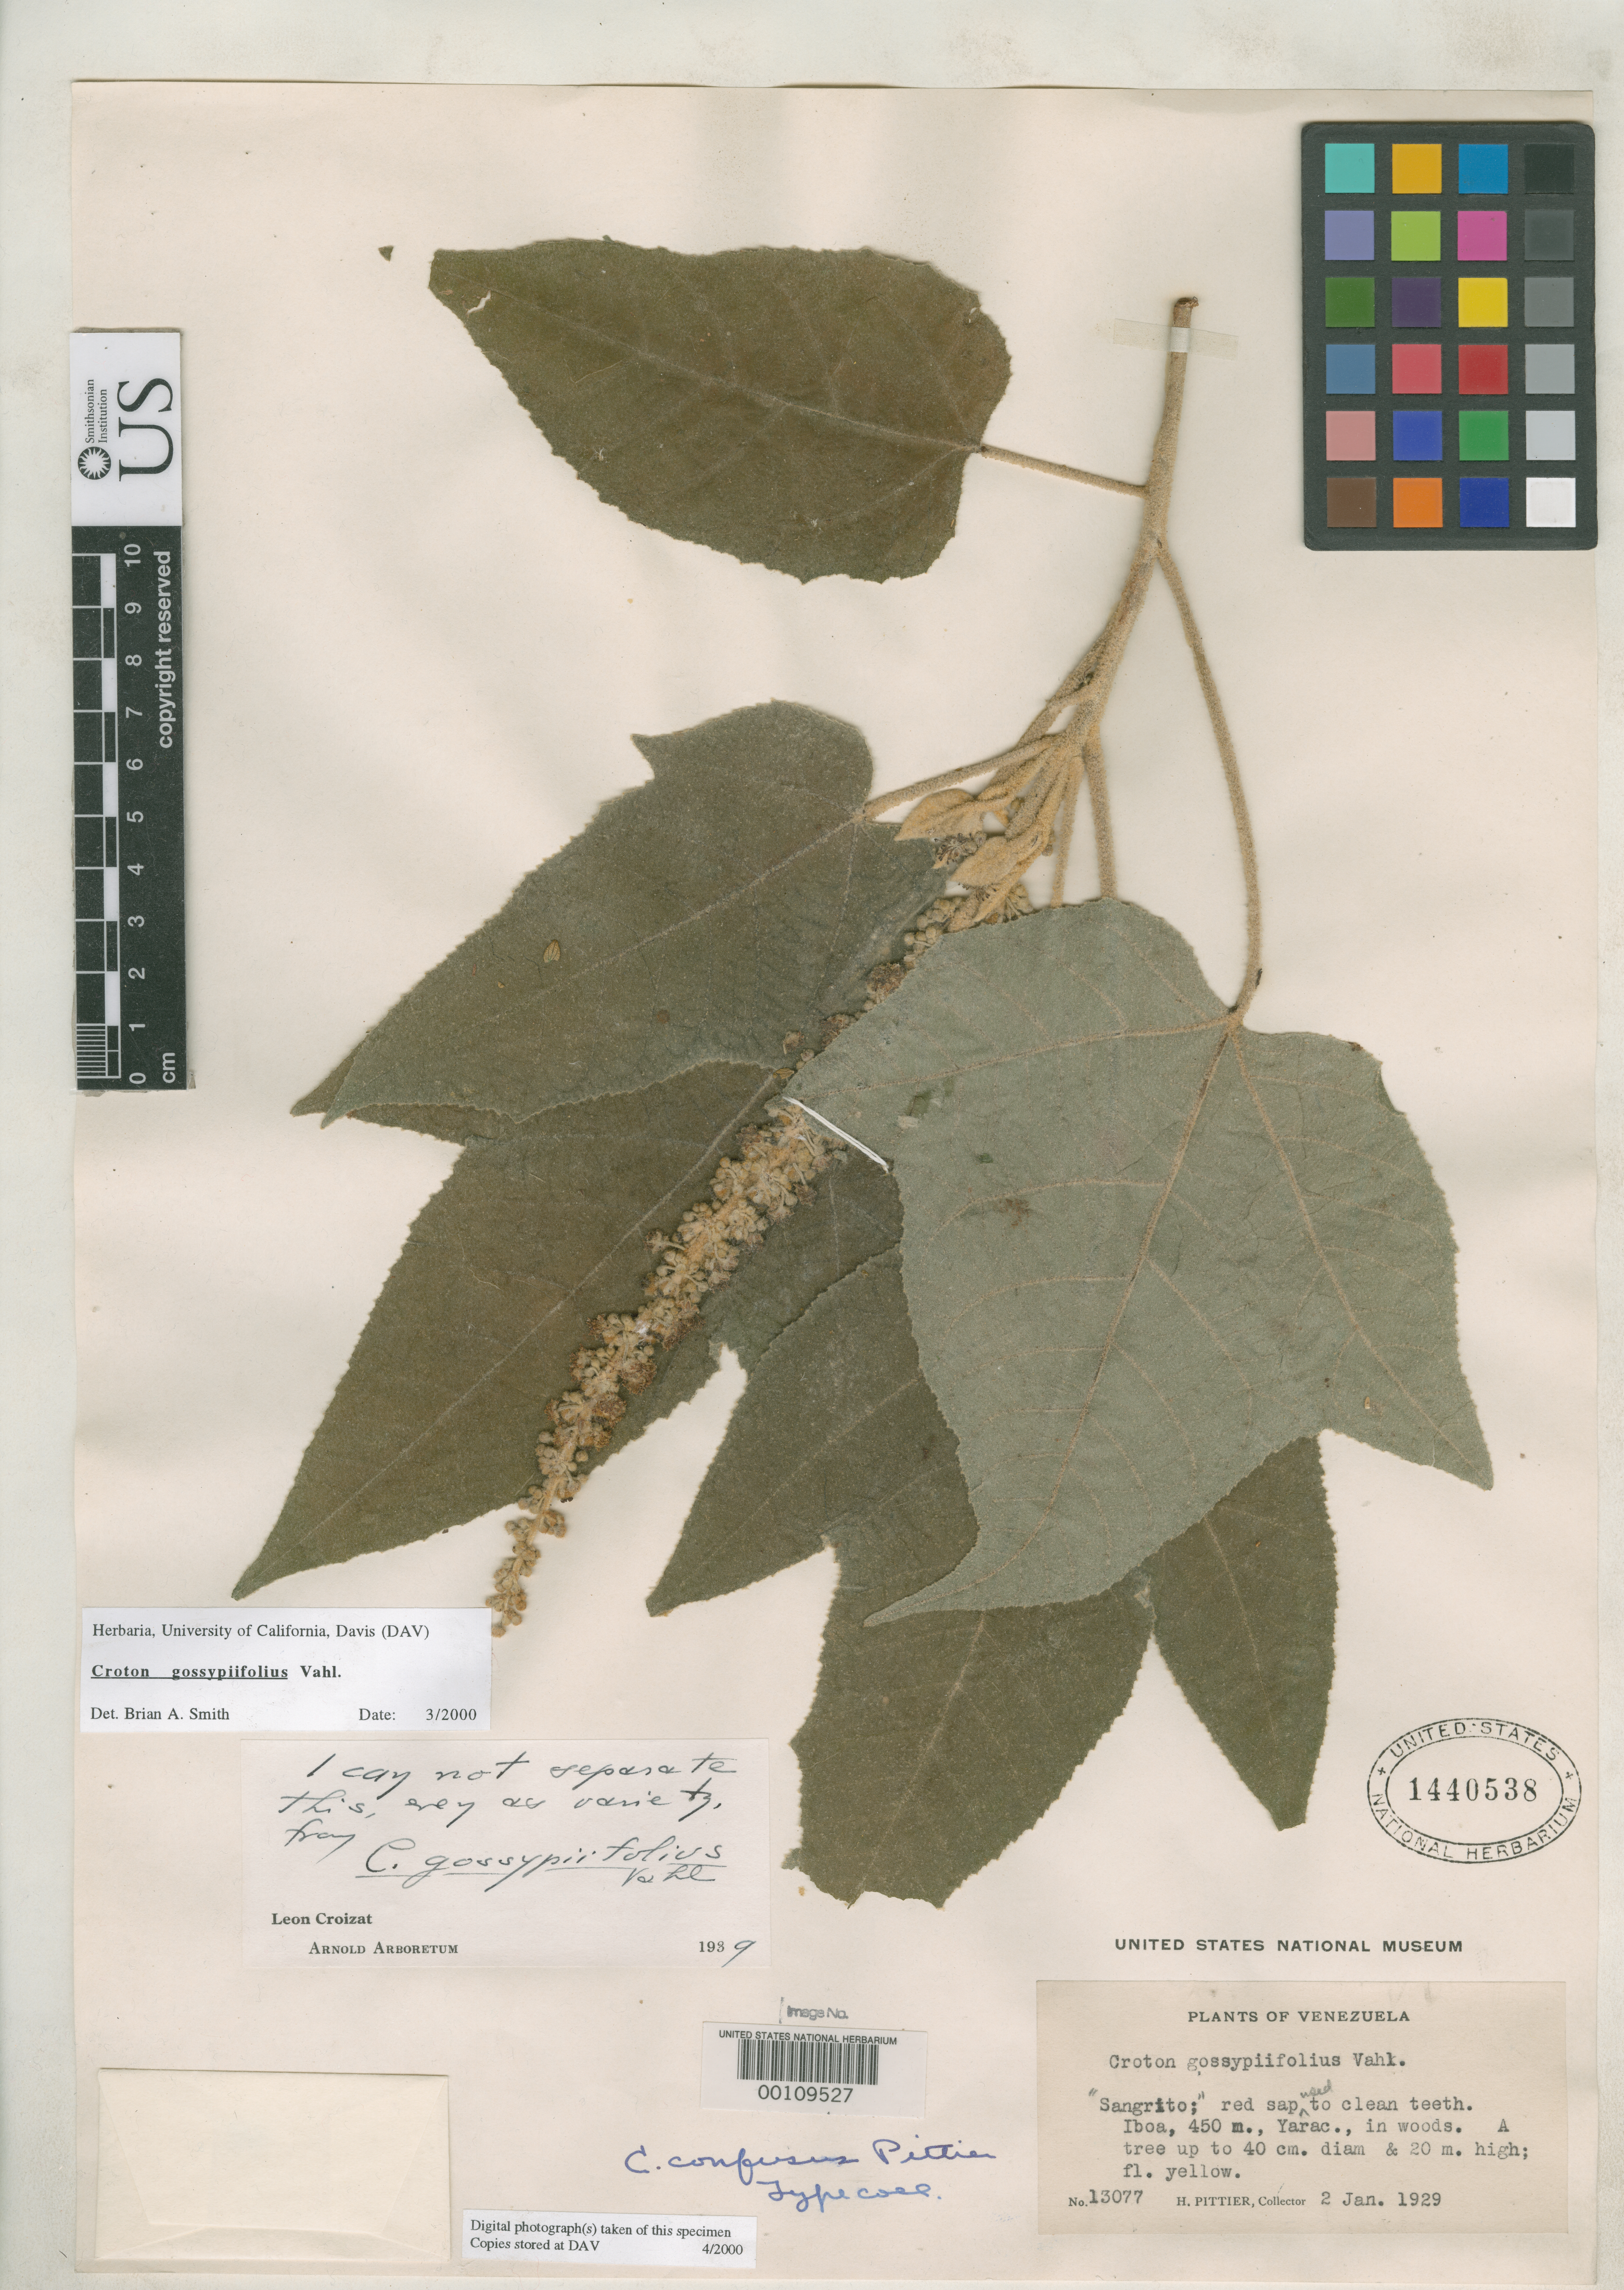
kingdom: Plantae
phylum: Tracheophyta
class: Magnoliopsida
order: Malpighiales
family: Euphorbiaceae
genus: Croton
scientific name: Croton confusus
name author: Pittier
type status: Type Collection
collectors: H. F. Pittier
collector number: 13077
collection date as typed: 02 Jan 1929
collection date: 1929-01-02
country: Venezuela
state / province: Yaracuy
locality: Iboa.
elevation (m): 450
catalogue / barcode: US 1440538